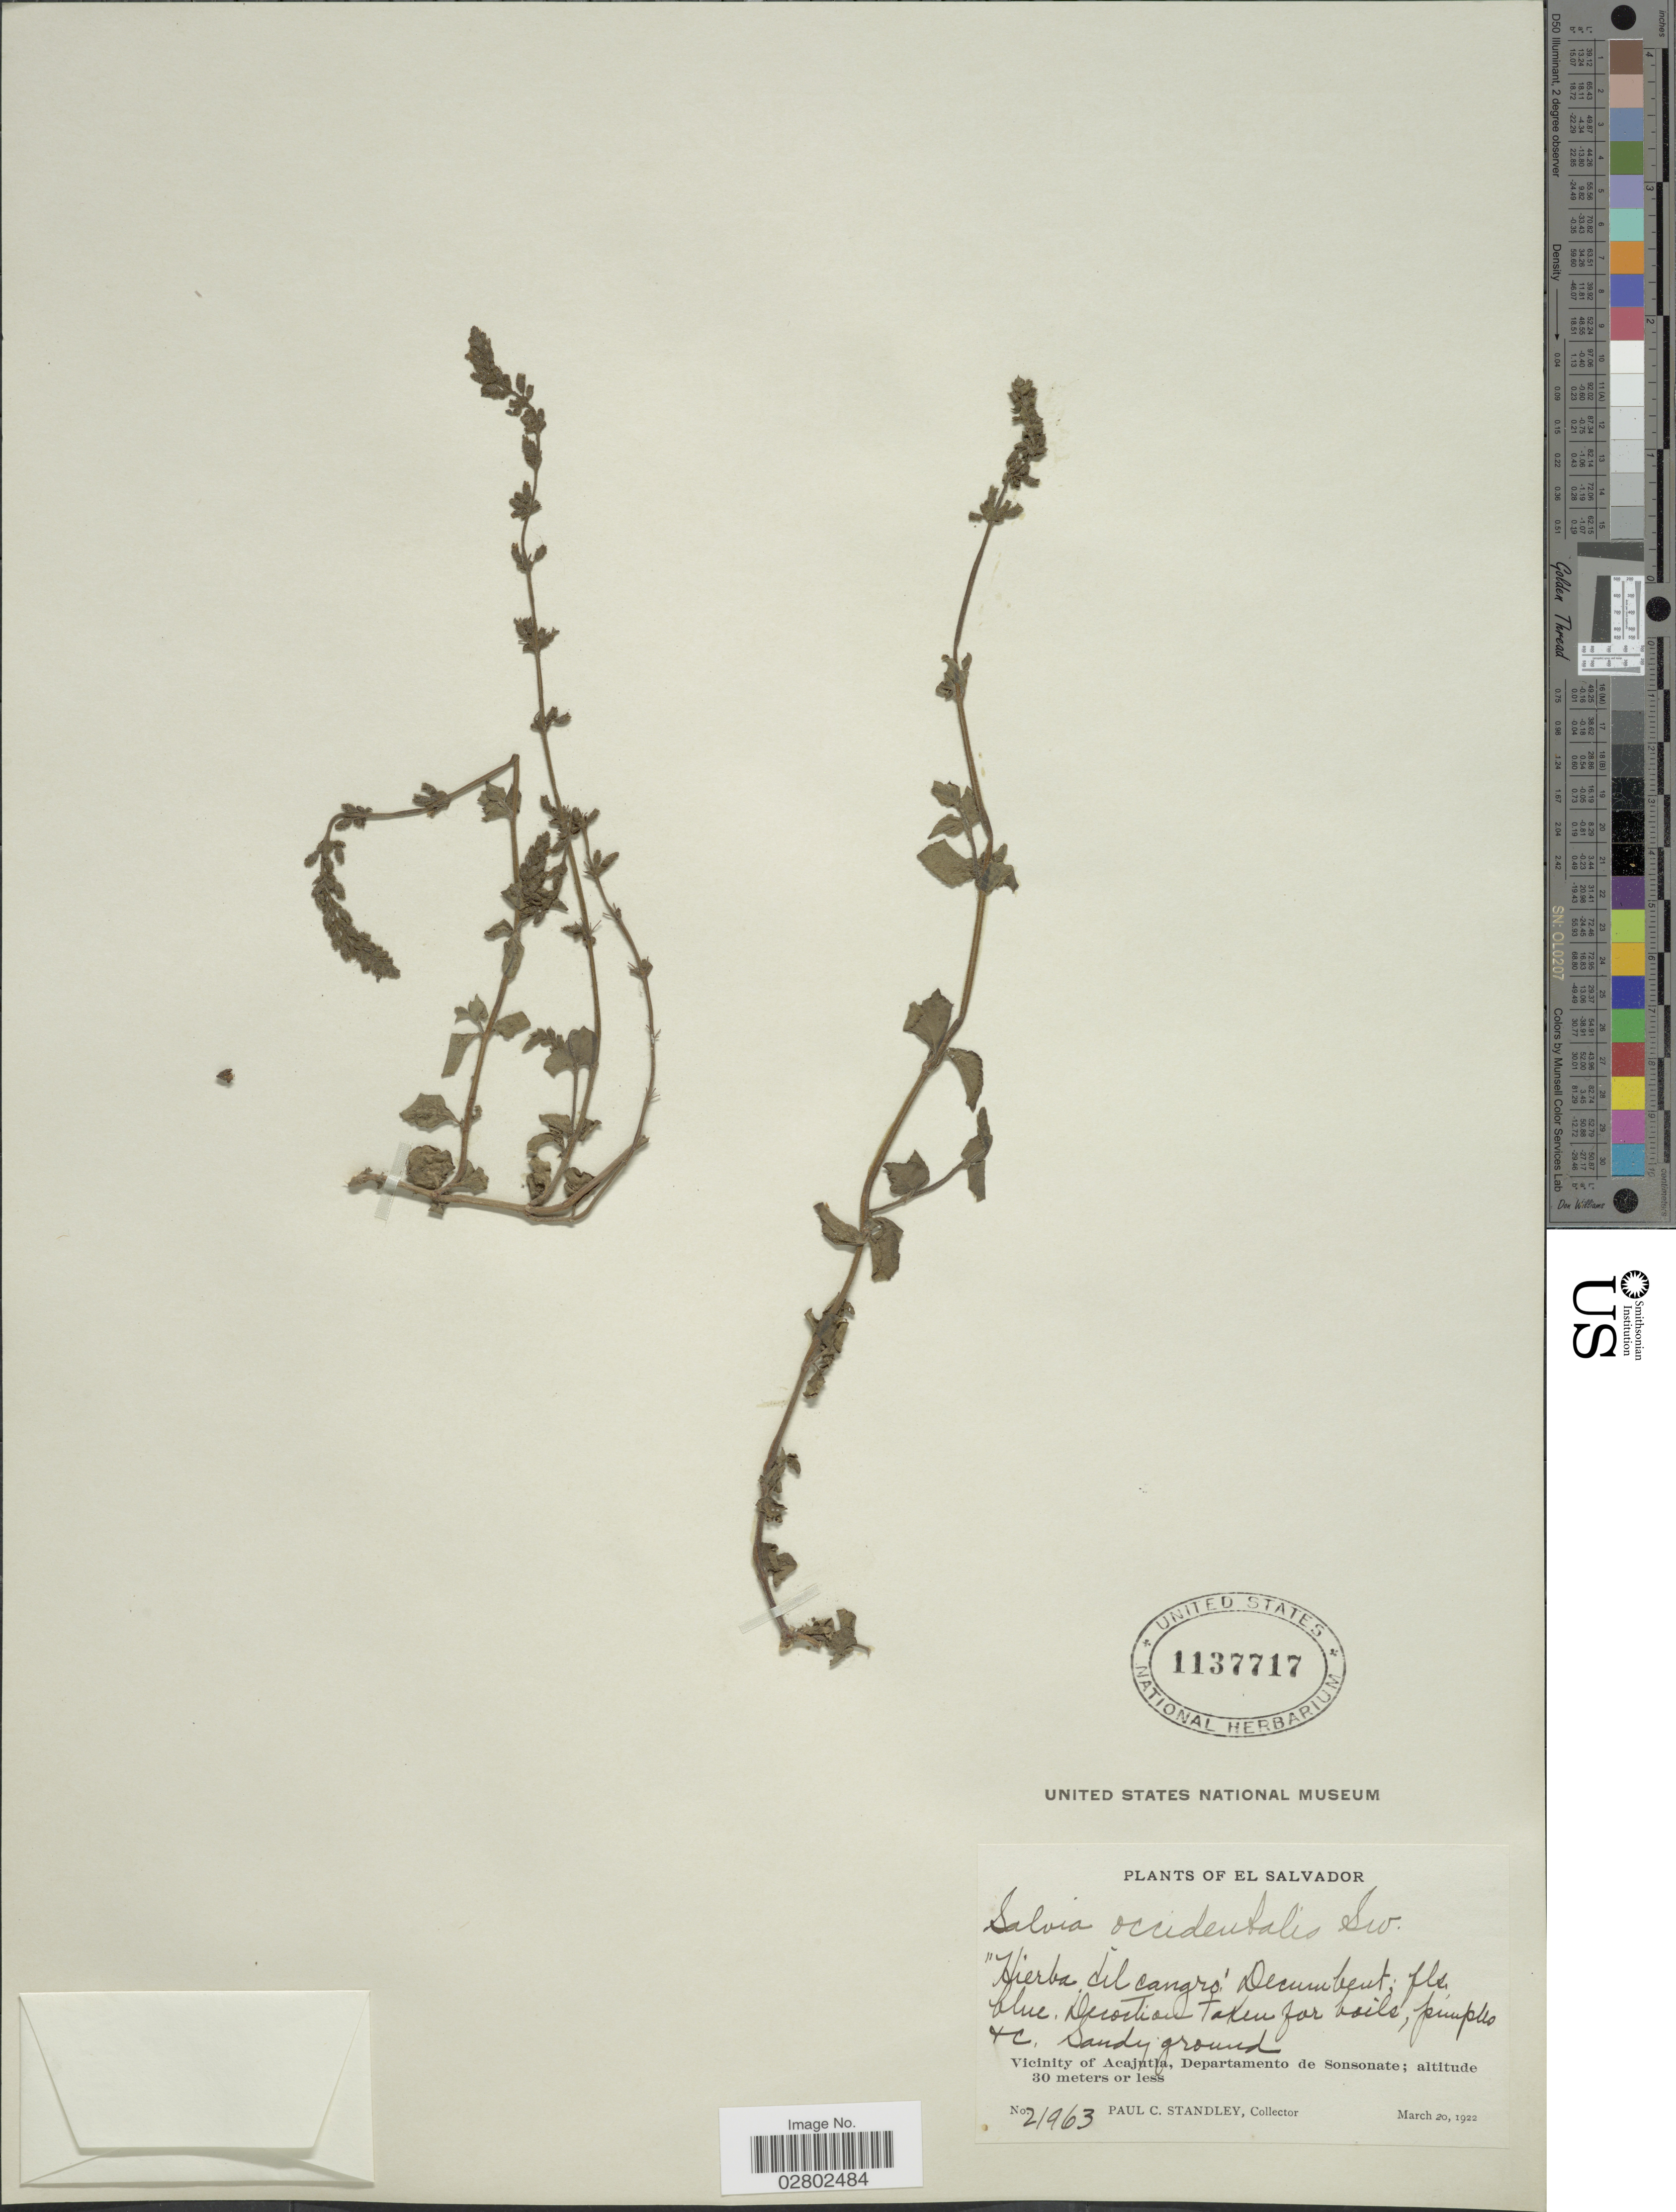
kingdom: Plantae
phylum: Tracheophyta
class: Magnoliopsida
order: Lamiales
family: Lamiaceae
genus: Salvia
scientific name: Salvia occidentalis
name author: Sw.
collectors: P. C. Standley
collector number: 21963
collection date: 1922-03-20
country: El Salvador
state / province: Sonsonate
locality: Vicinity of Acajutla, Departamento de Sonsonate.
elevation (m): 30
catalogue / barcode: US 1137717